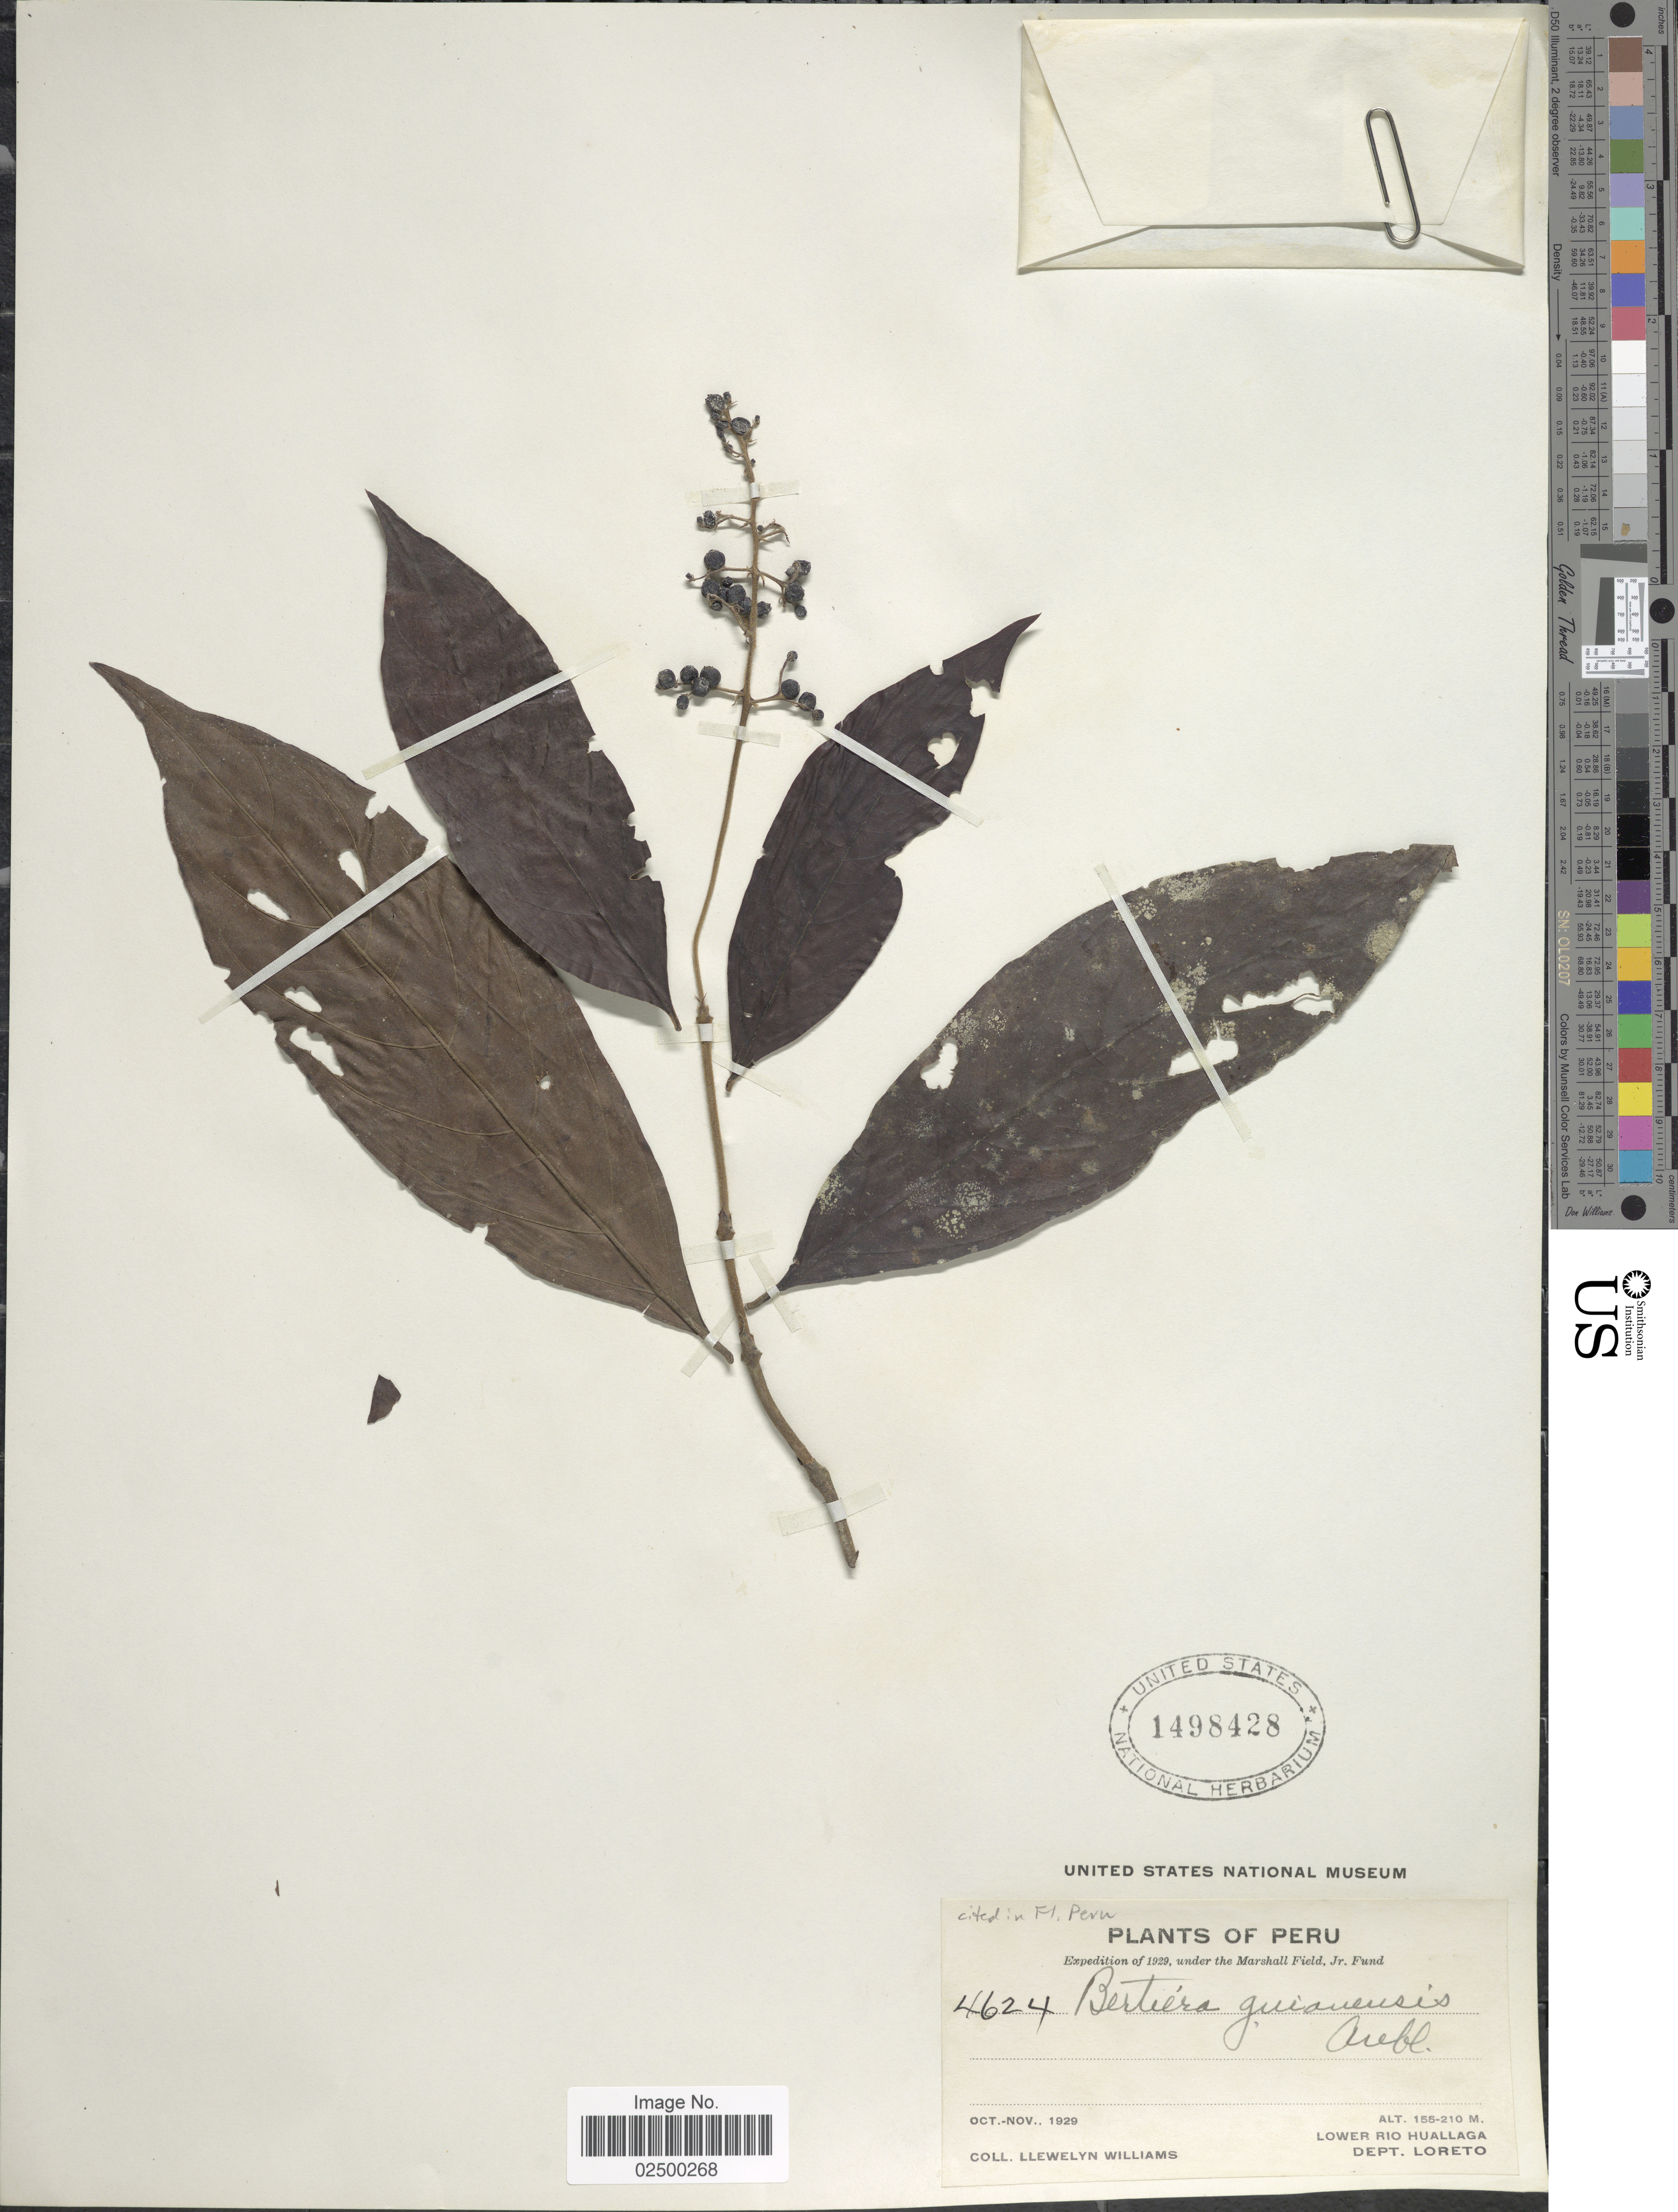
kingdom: Plantae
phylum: Tracheophyta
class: Magnoliopsida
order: Gentianales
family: Rubiaceae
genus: Bertiera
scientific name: Bertiera guianensis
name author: Aubl.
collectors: Ll. Williams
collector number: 4624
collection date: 1929-10/1929-11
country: Peru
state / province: Loreto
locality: Lower Rio Huallaga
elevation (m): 155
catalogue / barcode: US 1498428